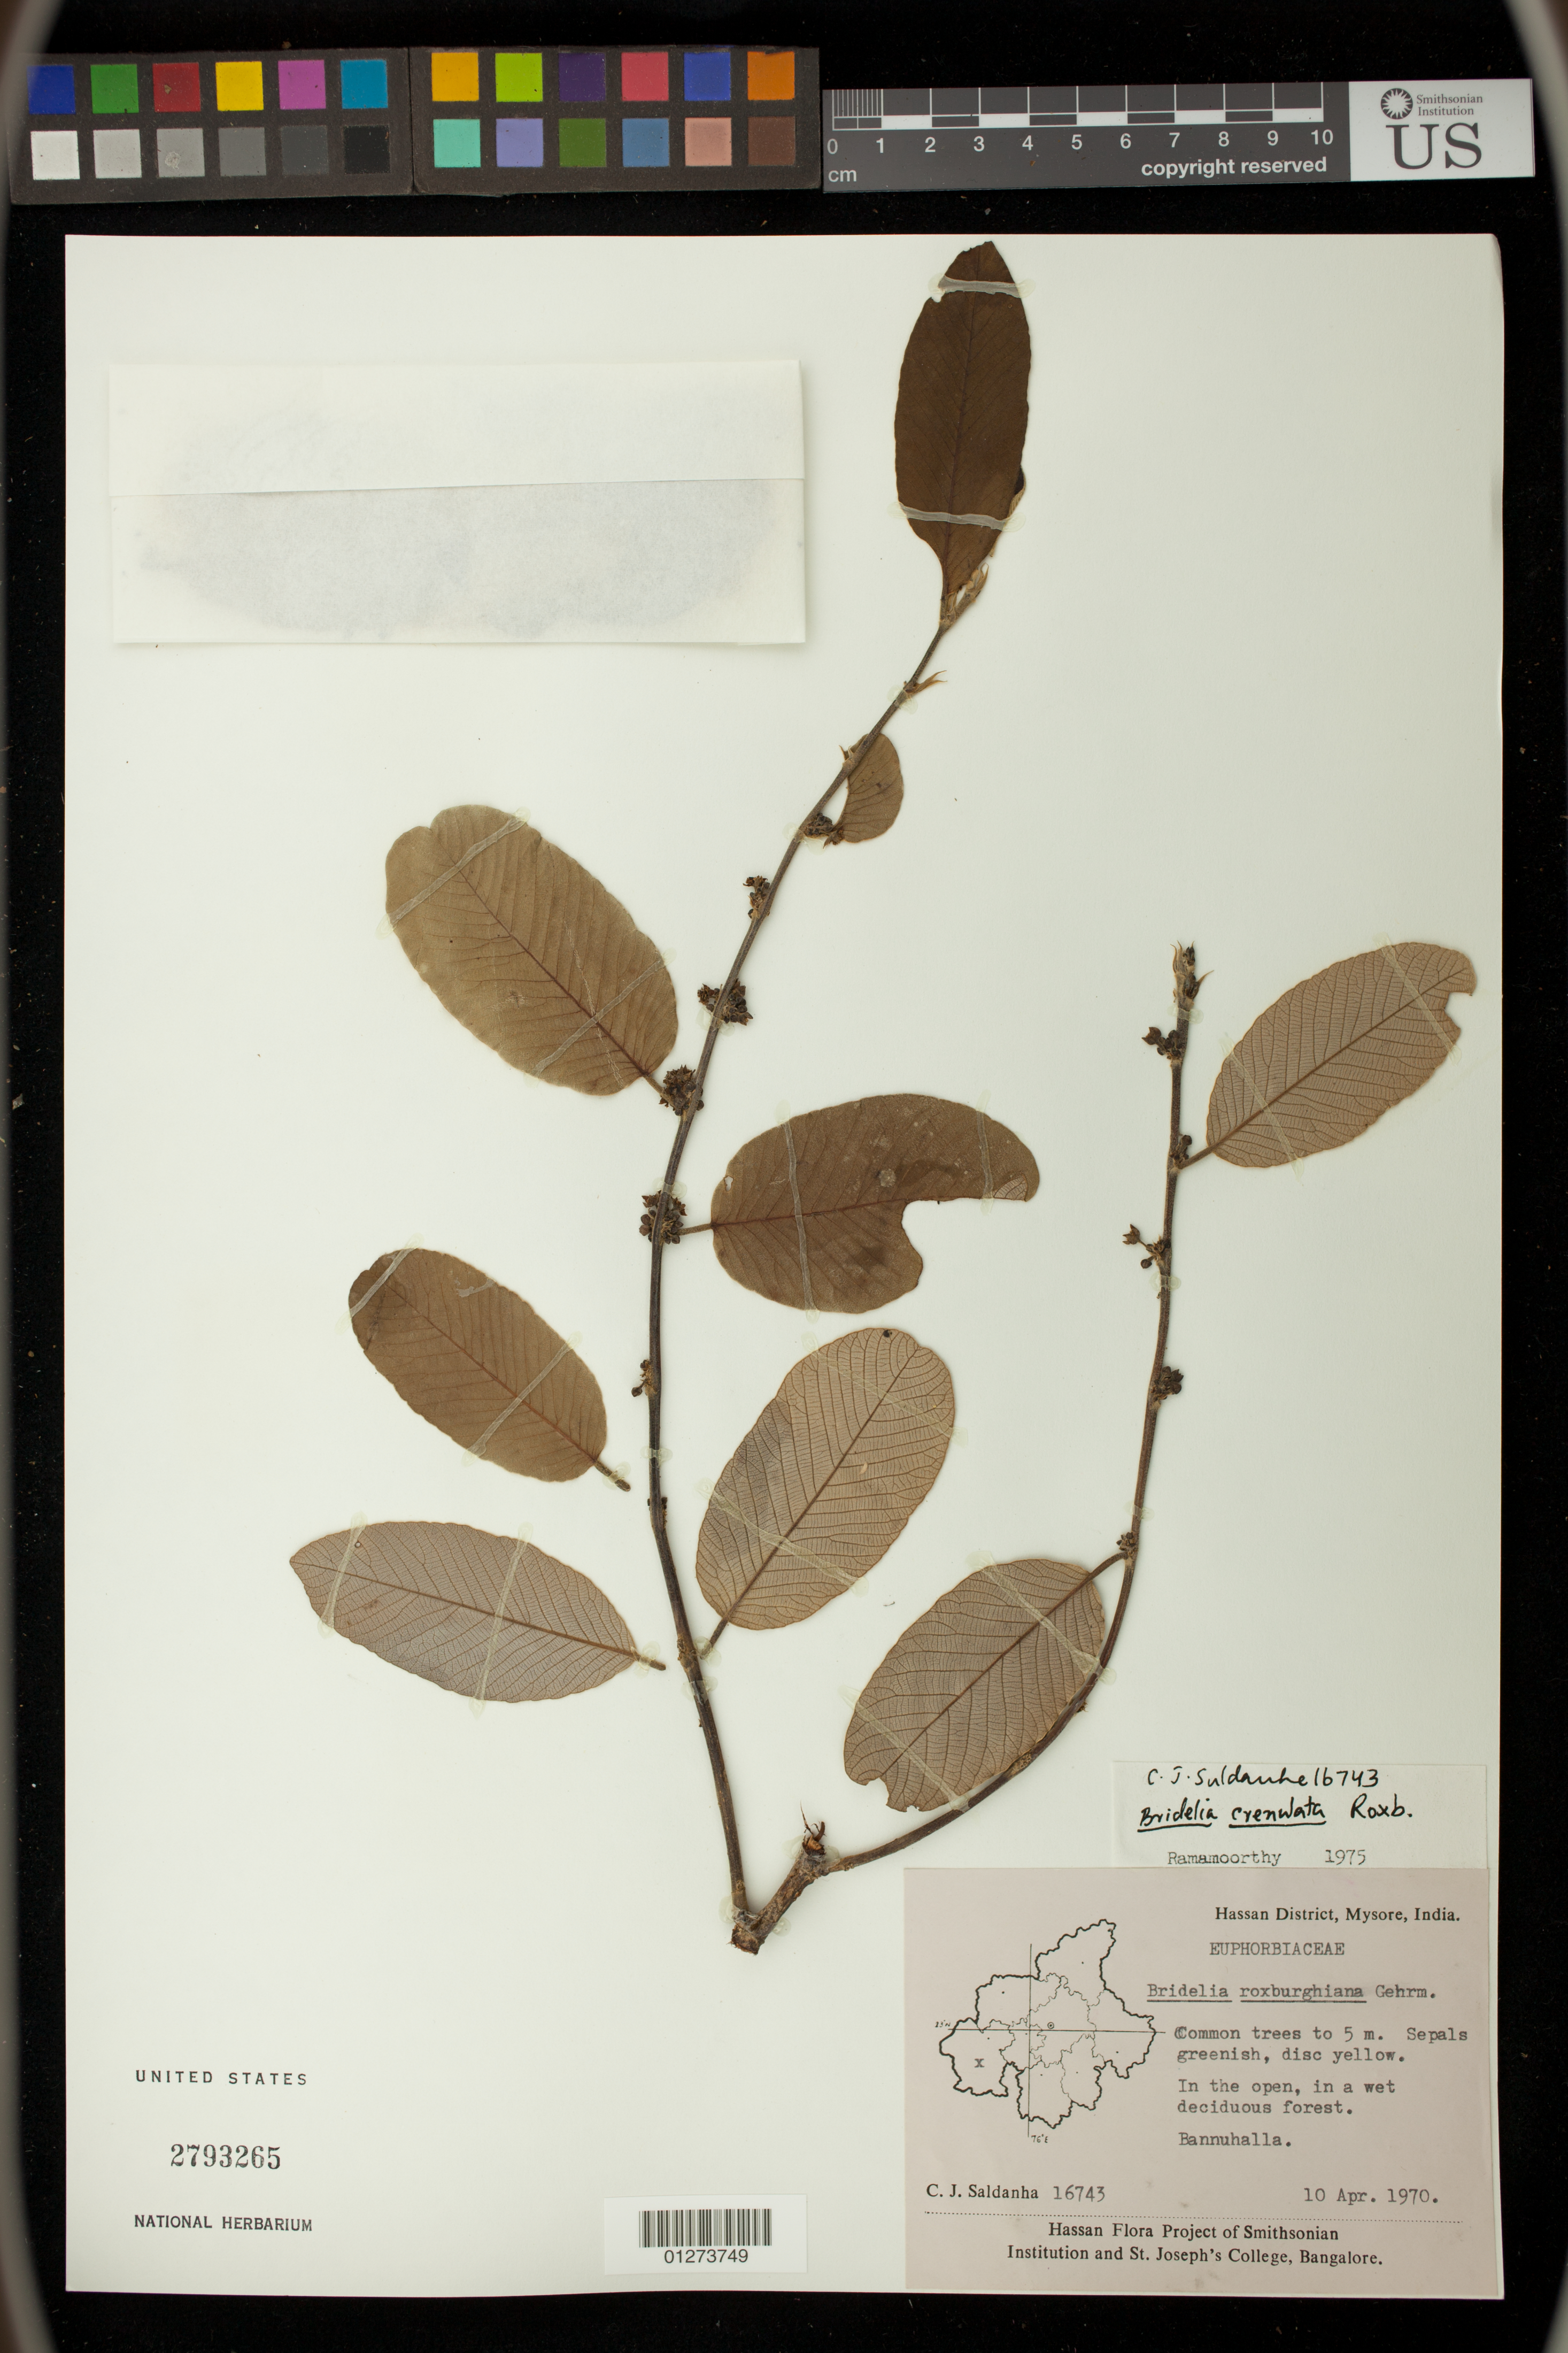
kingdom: Plantae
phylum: Tracheophyta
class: Magnoliopsida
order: Malpighiales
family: Phyllanthaceae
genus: Bridelia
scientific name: Bridelia retusa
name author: (L.) A. Juss.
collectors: C. J. Saldanha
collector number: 16743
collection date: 1970-04-10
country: India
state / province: Karnataka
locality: Bannuhalla. Hassan District, Mysore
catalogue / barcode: US 2793265